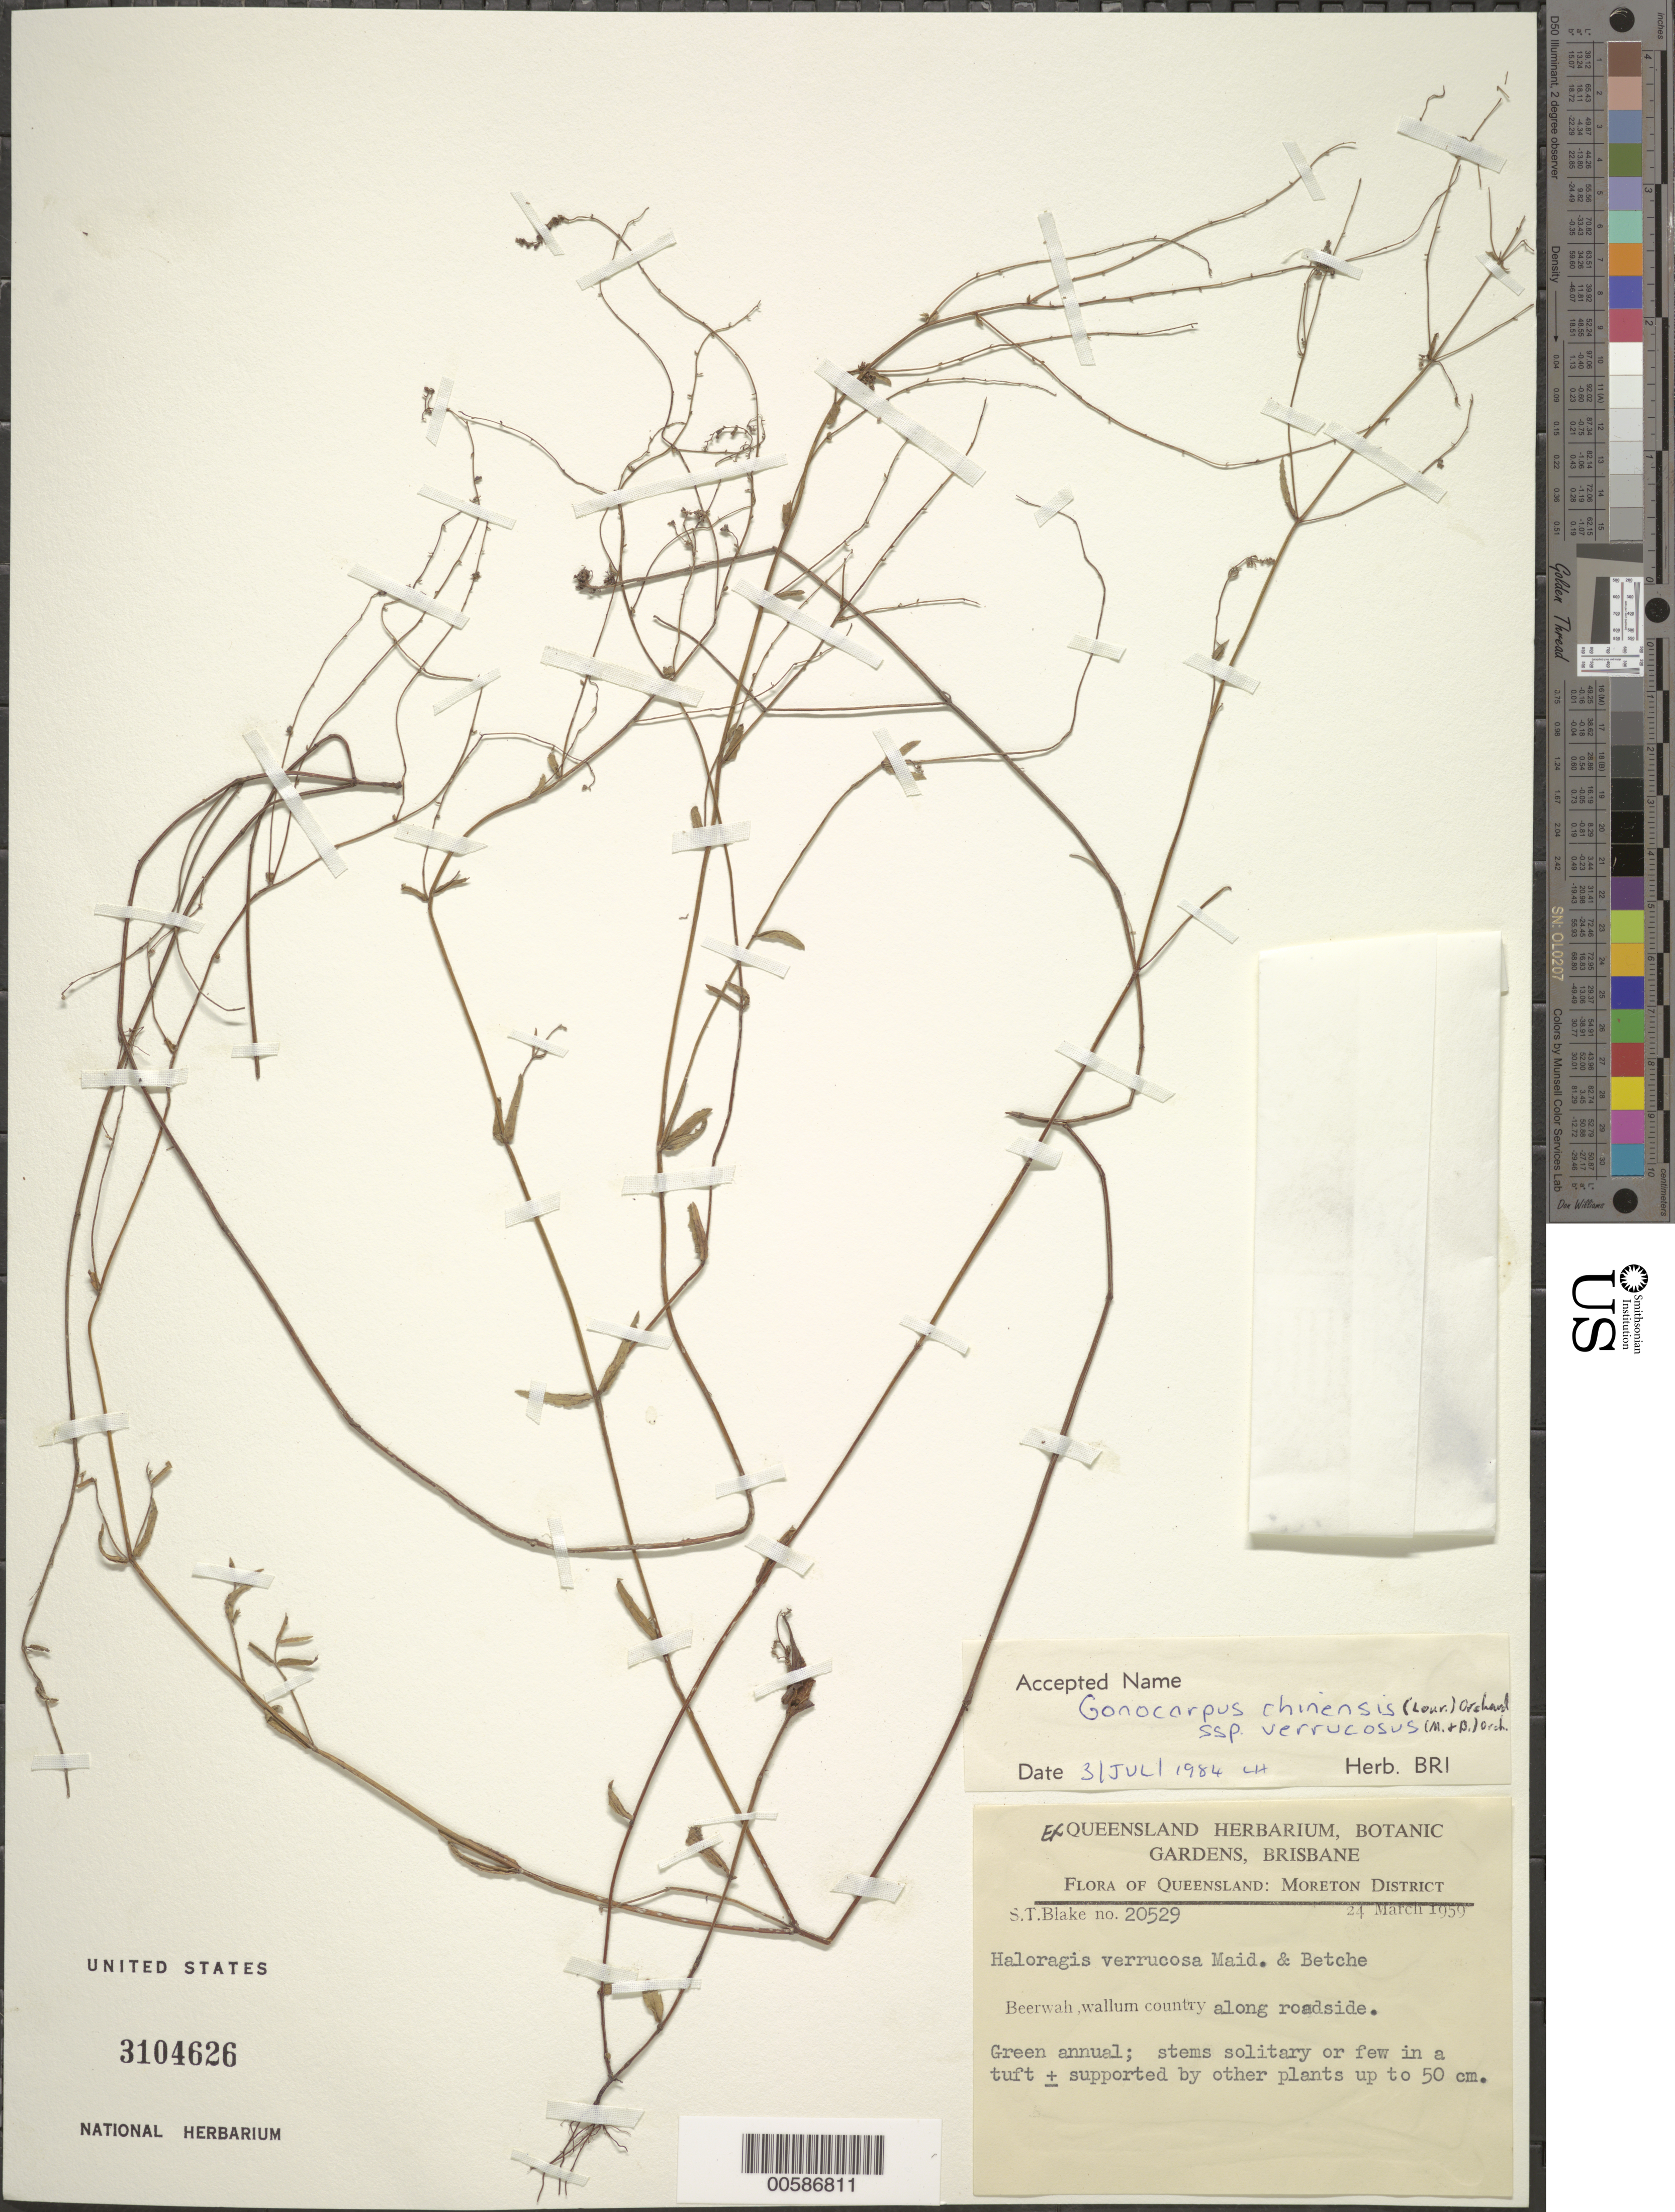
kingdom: Plantae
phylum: Tracheophyta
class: Magnoliopsida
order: Saxifragales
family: Haloragaceae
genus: Gonocarpus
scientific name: Gonocarpus chinensis subsp. verrucosus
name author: (Maiden & Betche) Orchard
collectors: S. T. Blake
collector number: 20529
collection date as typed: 24 Mar 1959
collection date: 1959-03-24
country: Australia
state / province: Queensland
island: Moreton Island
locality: Beerwah, Wallum Country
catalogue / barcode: US 3104626